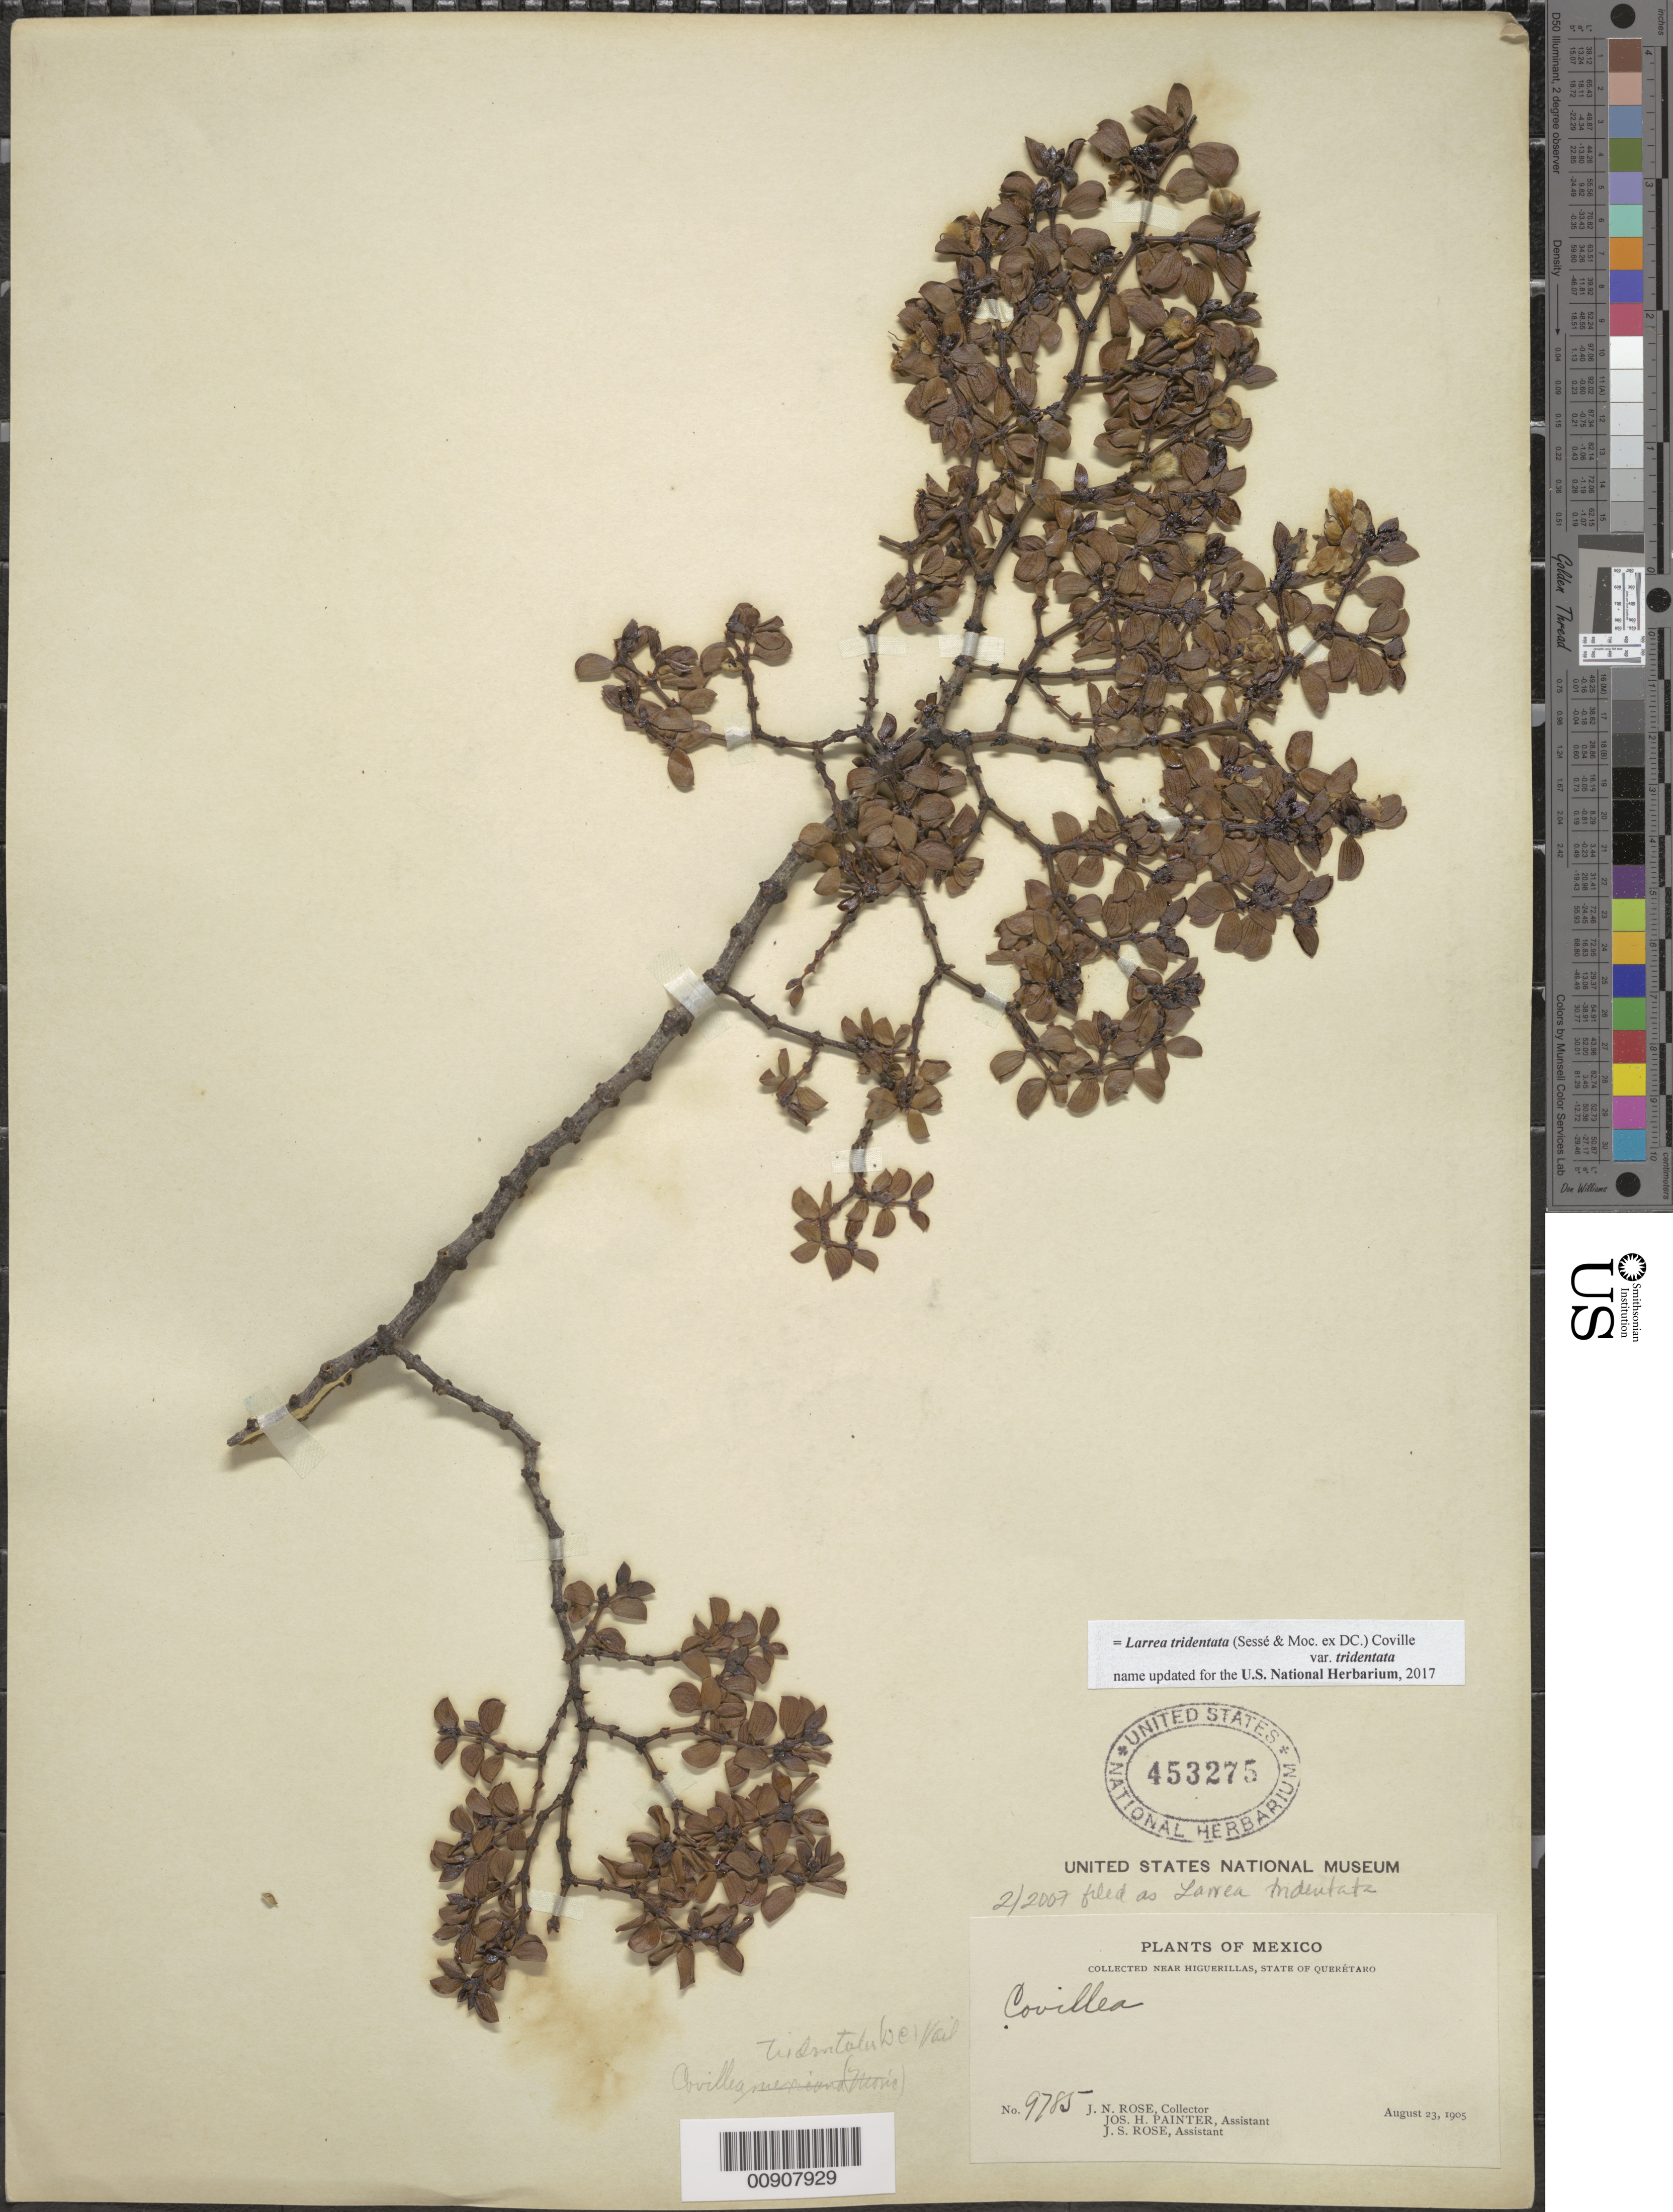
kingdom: Plantae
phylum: Tracheophyta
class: Magnoliopsida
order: Zygophyllales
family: Zygophyllaceae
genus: Larrea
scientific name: Larrea tridentata var. tridentata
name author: (Sessé & Moc. ex DC.) Coville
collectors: J. N. Rose, J. H. Painter & J. S. Rose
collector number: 9785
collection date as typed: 23 Aug 1905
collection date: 1905-08-23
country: Mexico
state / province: Querétaro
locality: Near Higuerillas, State of Querétaro.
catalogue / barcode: US 453275